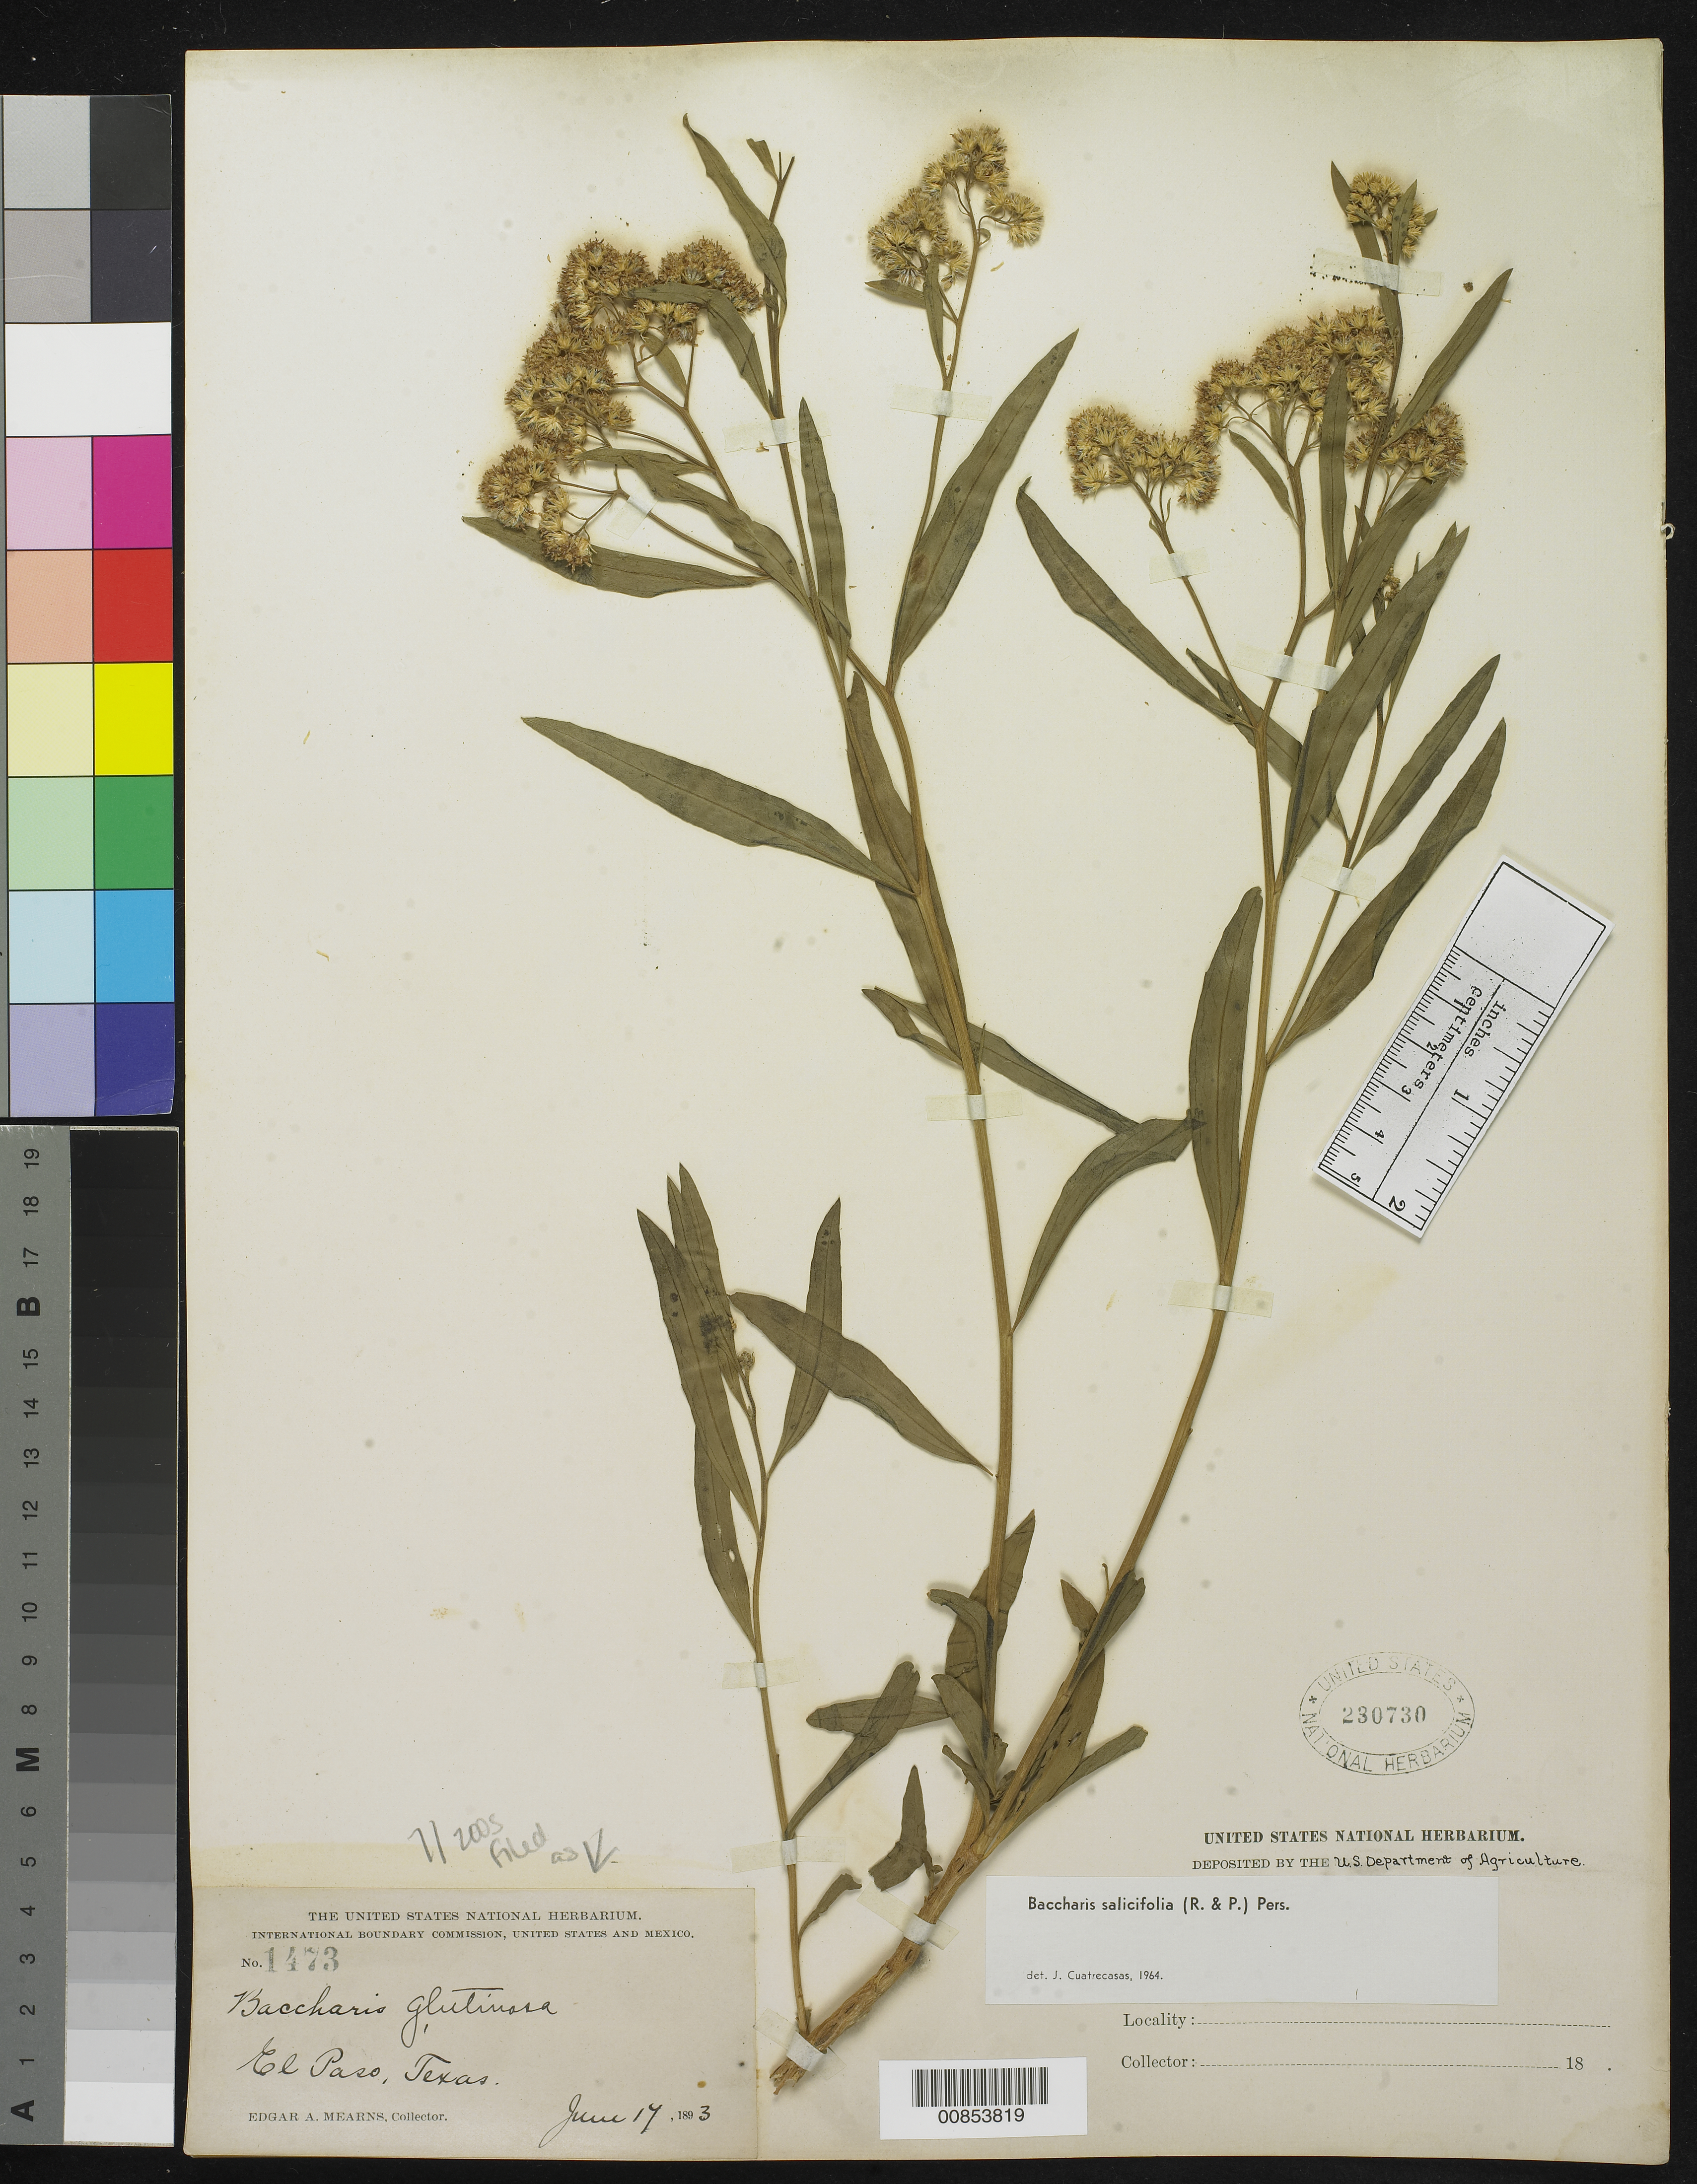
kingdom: Plantae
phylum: Tracheophyta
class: Magnoliopsida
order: Asterales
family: Asteraceae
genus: Baccharis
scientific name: Baccharis glutinosa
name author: Pers.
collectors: E. A. Mearns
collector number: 1473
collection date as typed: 17 Jun 1893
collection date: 1893-06-17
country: United States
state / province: Texas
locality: El Paso, Texas.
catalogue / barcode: US 230730